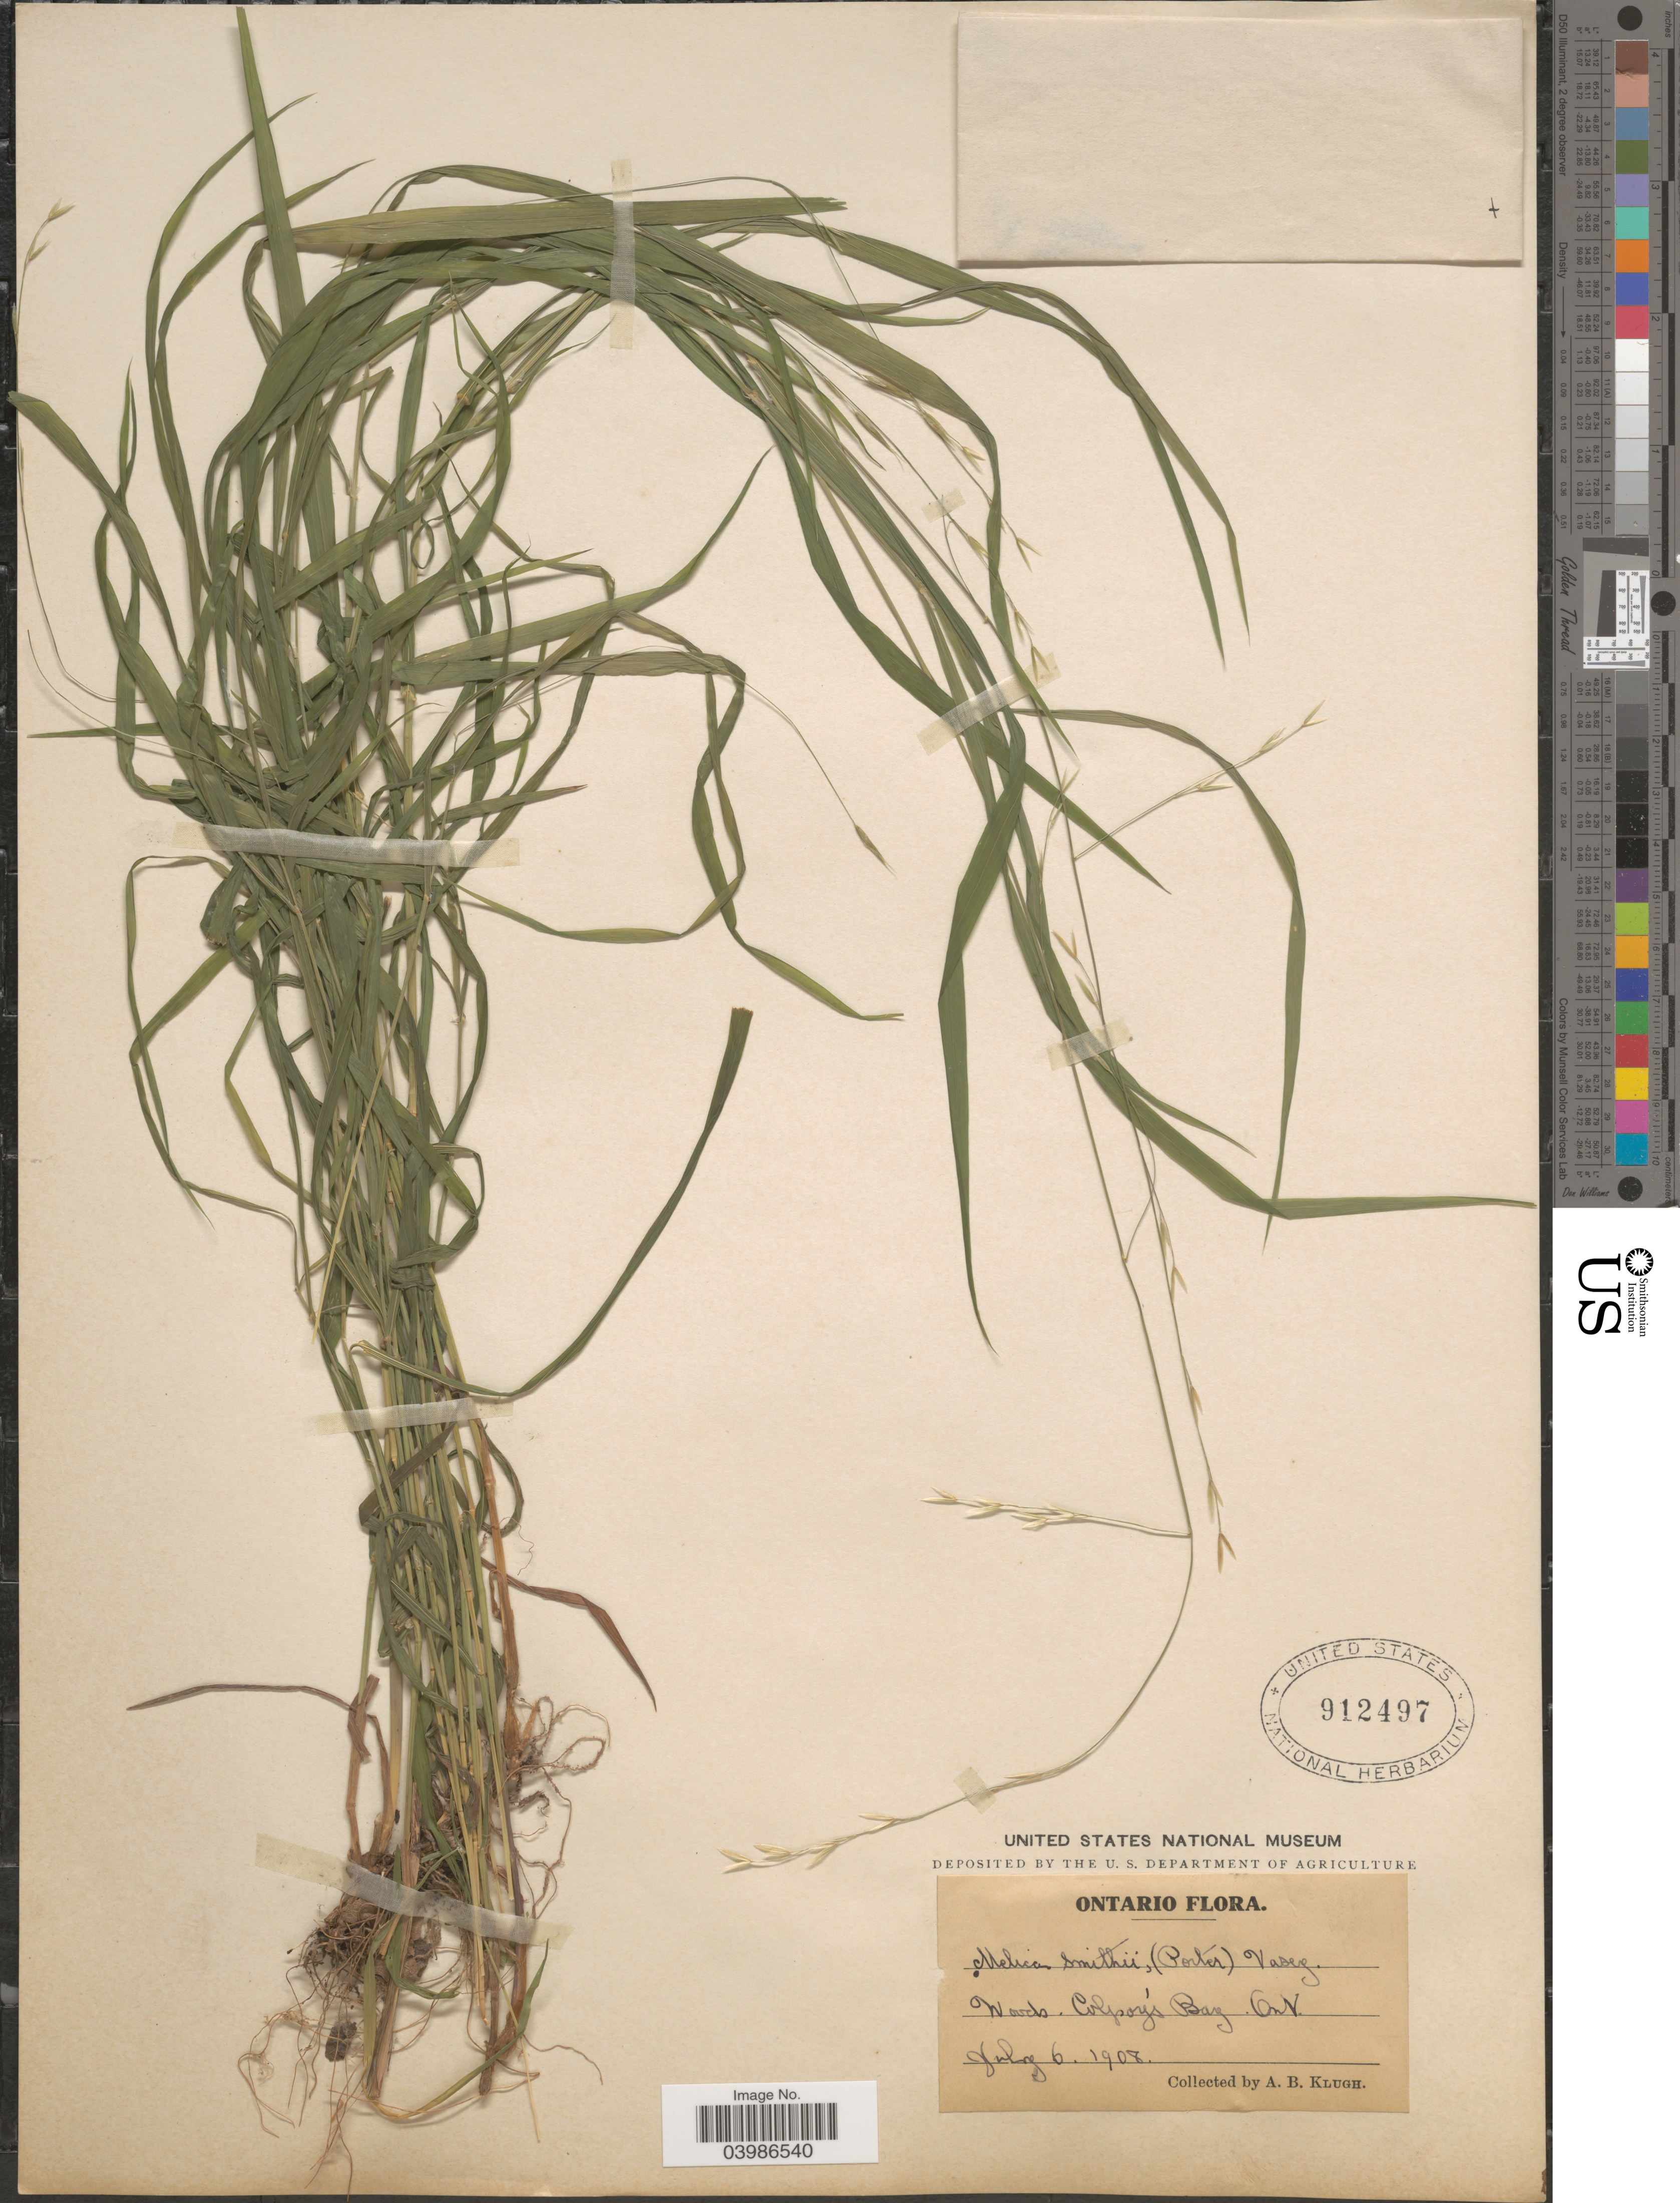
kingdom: Plantae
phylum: Tracheophyta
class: Liliopsida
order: Poales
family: Poaceae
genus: Melica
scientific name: Melica smithii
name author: (Porter ex A. Gray) Vasey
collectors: A. Klugh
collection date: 1908-07-06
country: Canada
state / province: Ontario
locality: Colpoy's Bay.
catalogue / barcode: US 912497